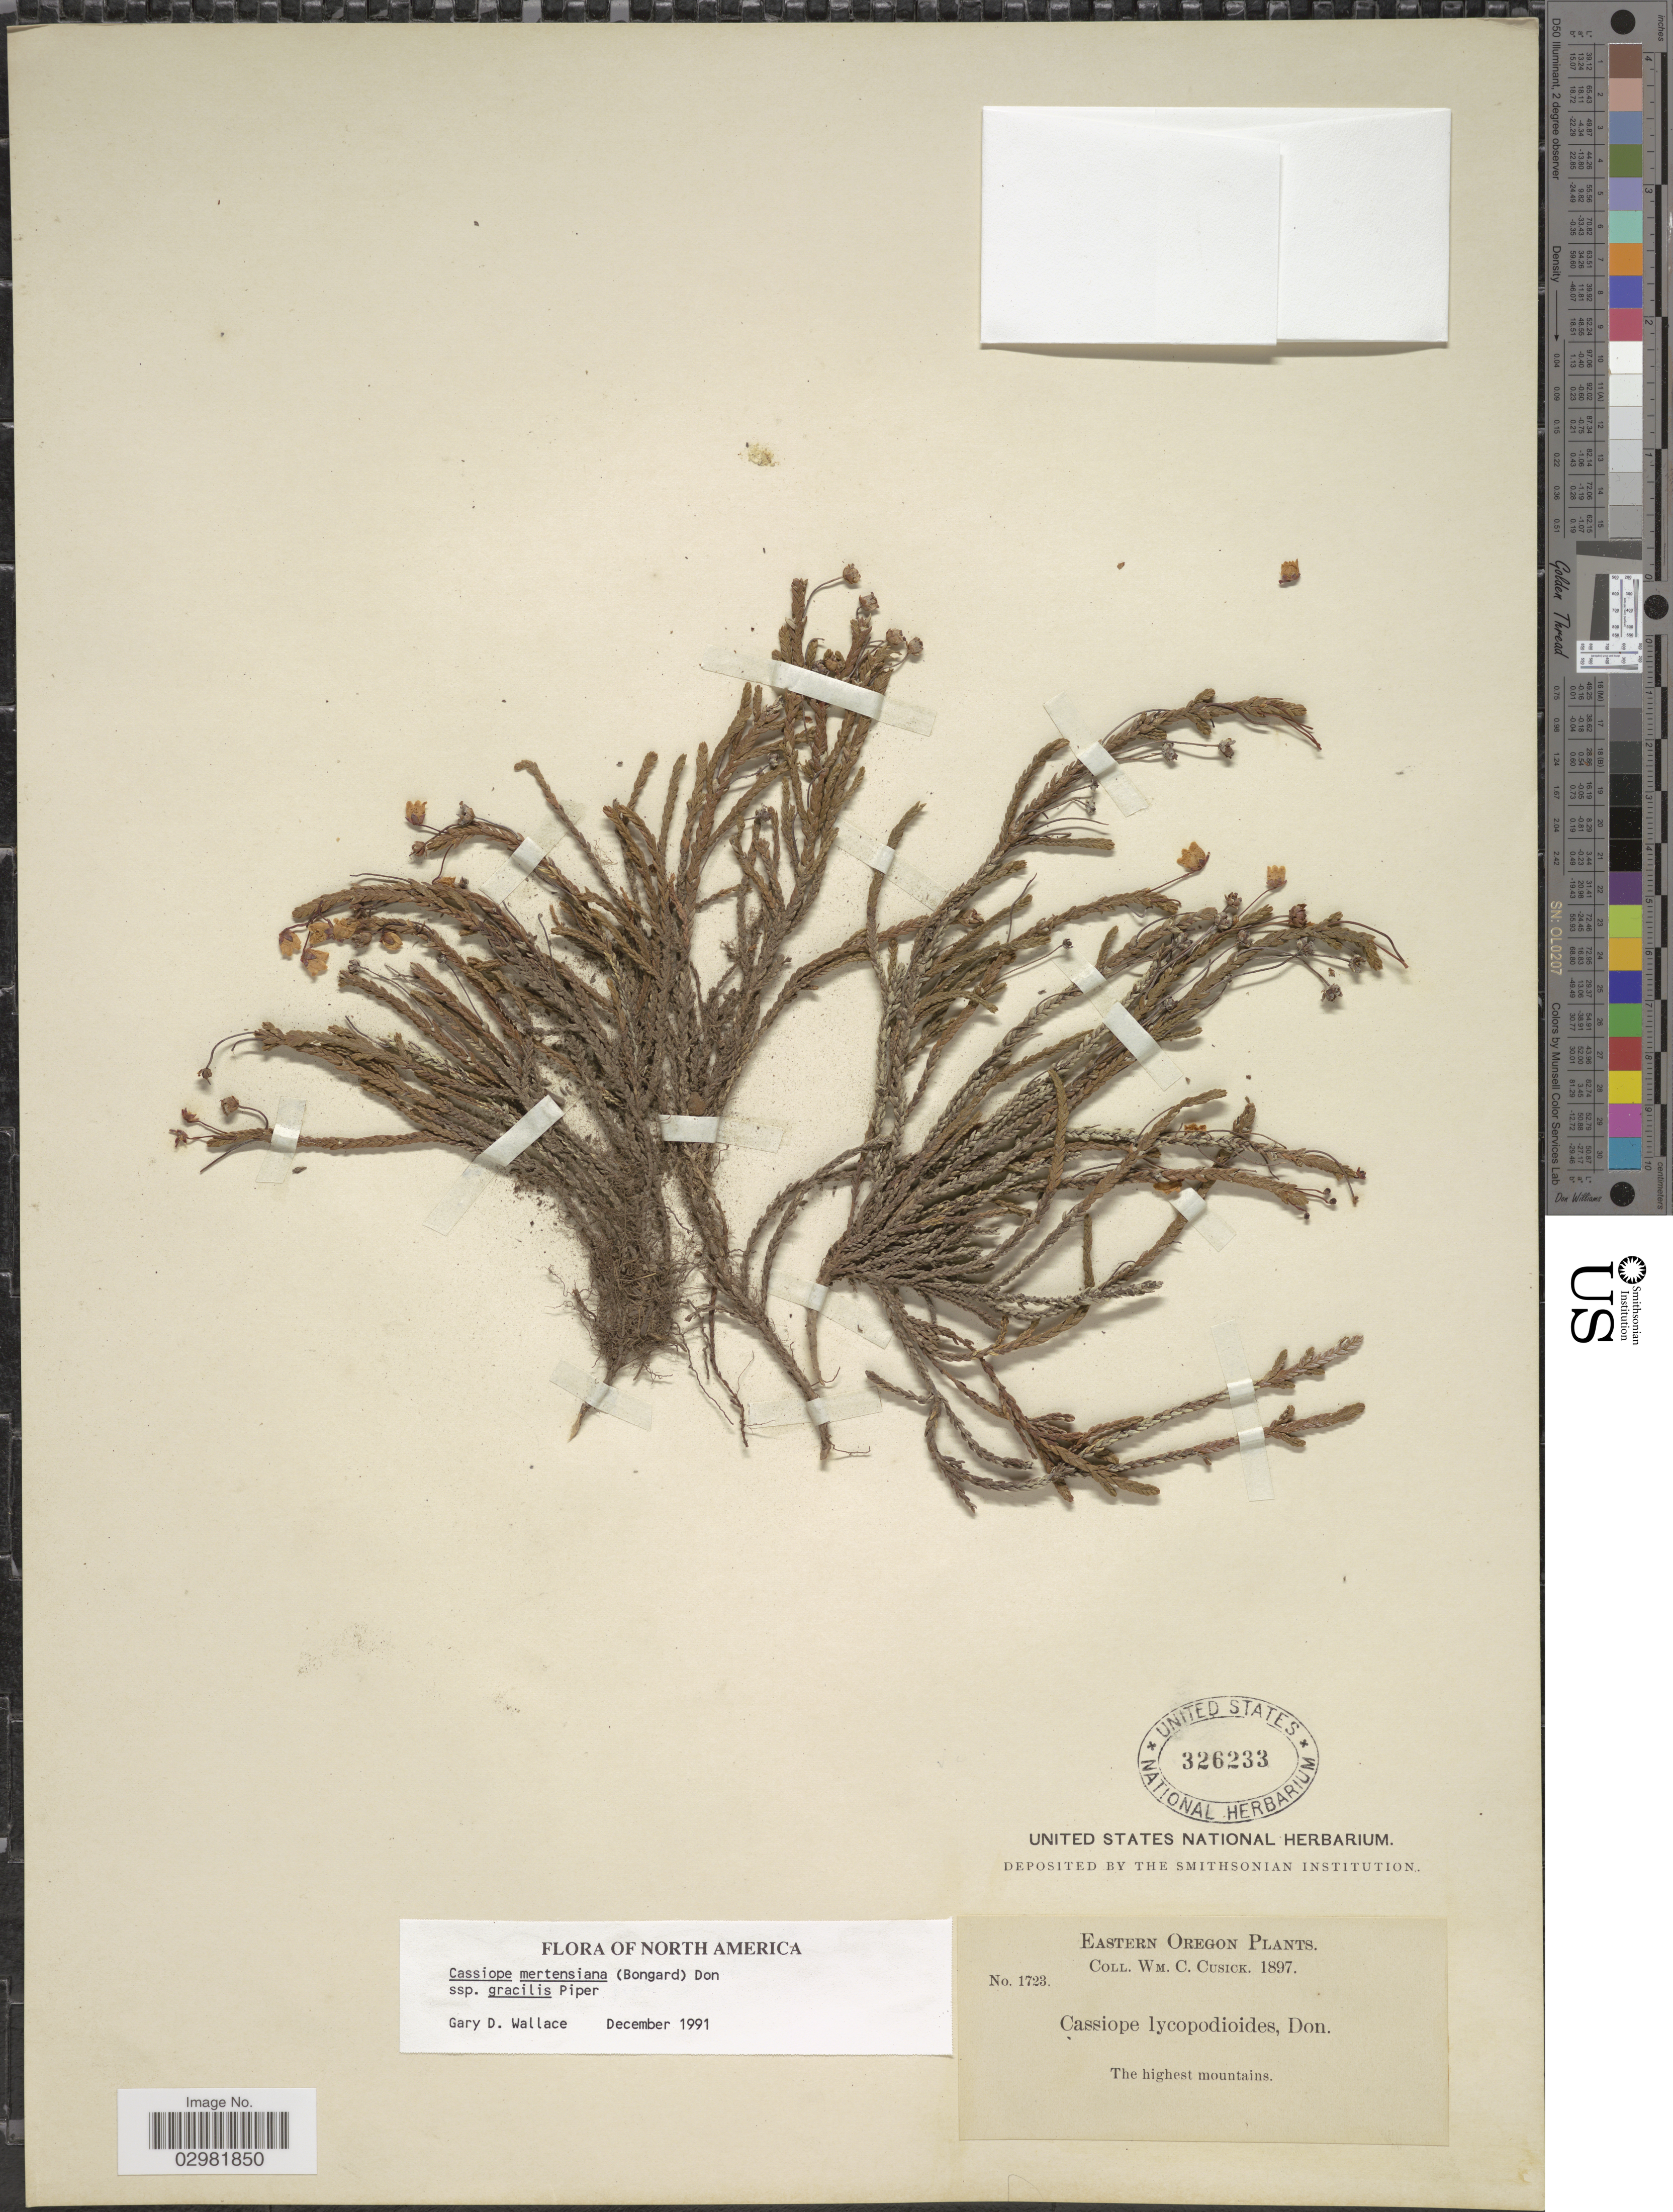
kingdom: Plantae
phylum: Tracheophyta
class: Magnoliopsida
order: Ericales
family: Ericaceae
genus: Cassiope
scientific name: Cassiope mertensiana subsp. gracilis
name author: Piper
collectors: W. C. Cusick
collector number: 1723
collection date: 1897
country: United States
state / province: Oregon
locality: Eastern Oregon. The highest Mountains.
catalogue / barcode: US 326233